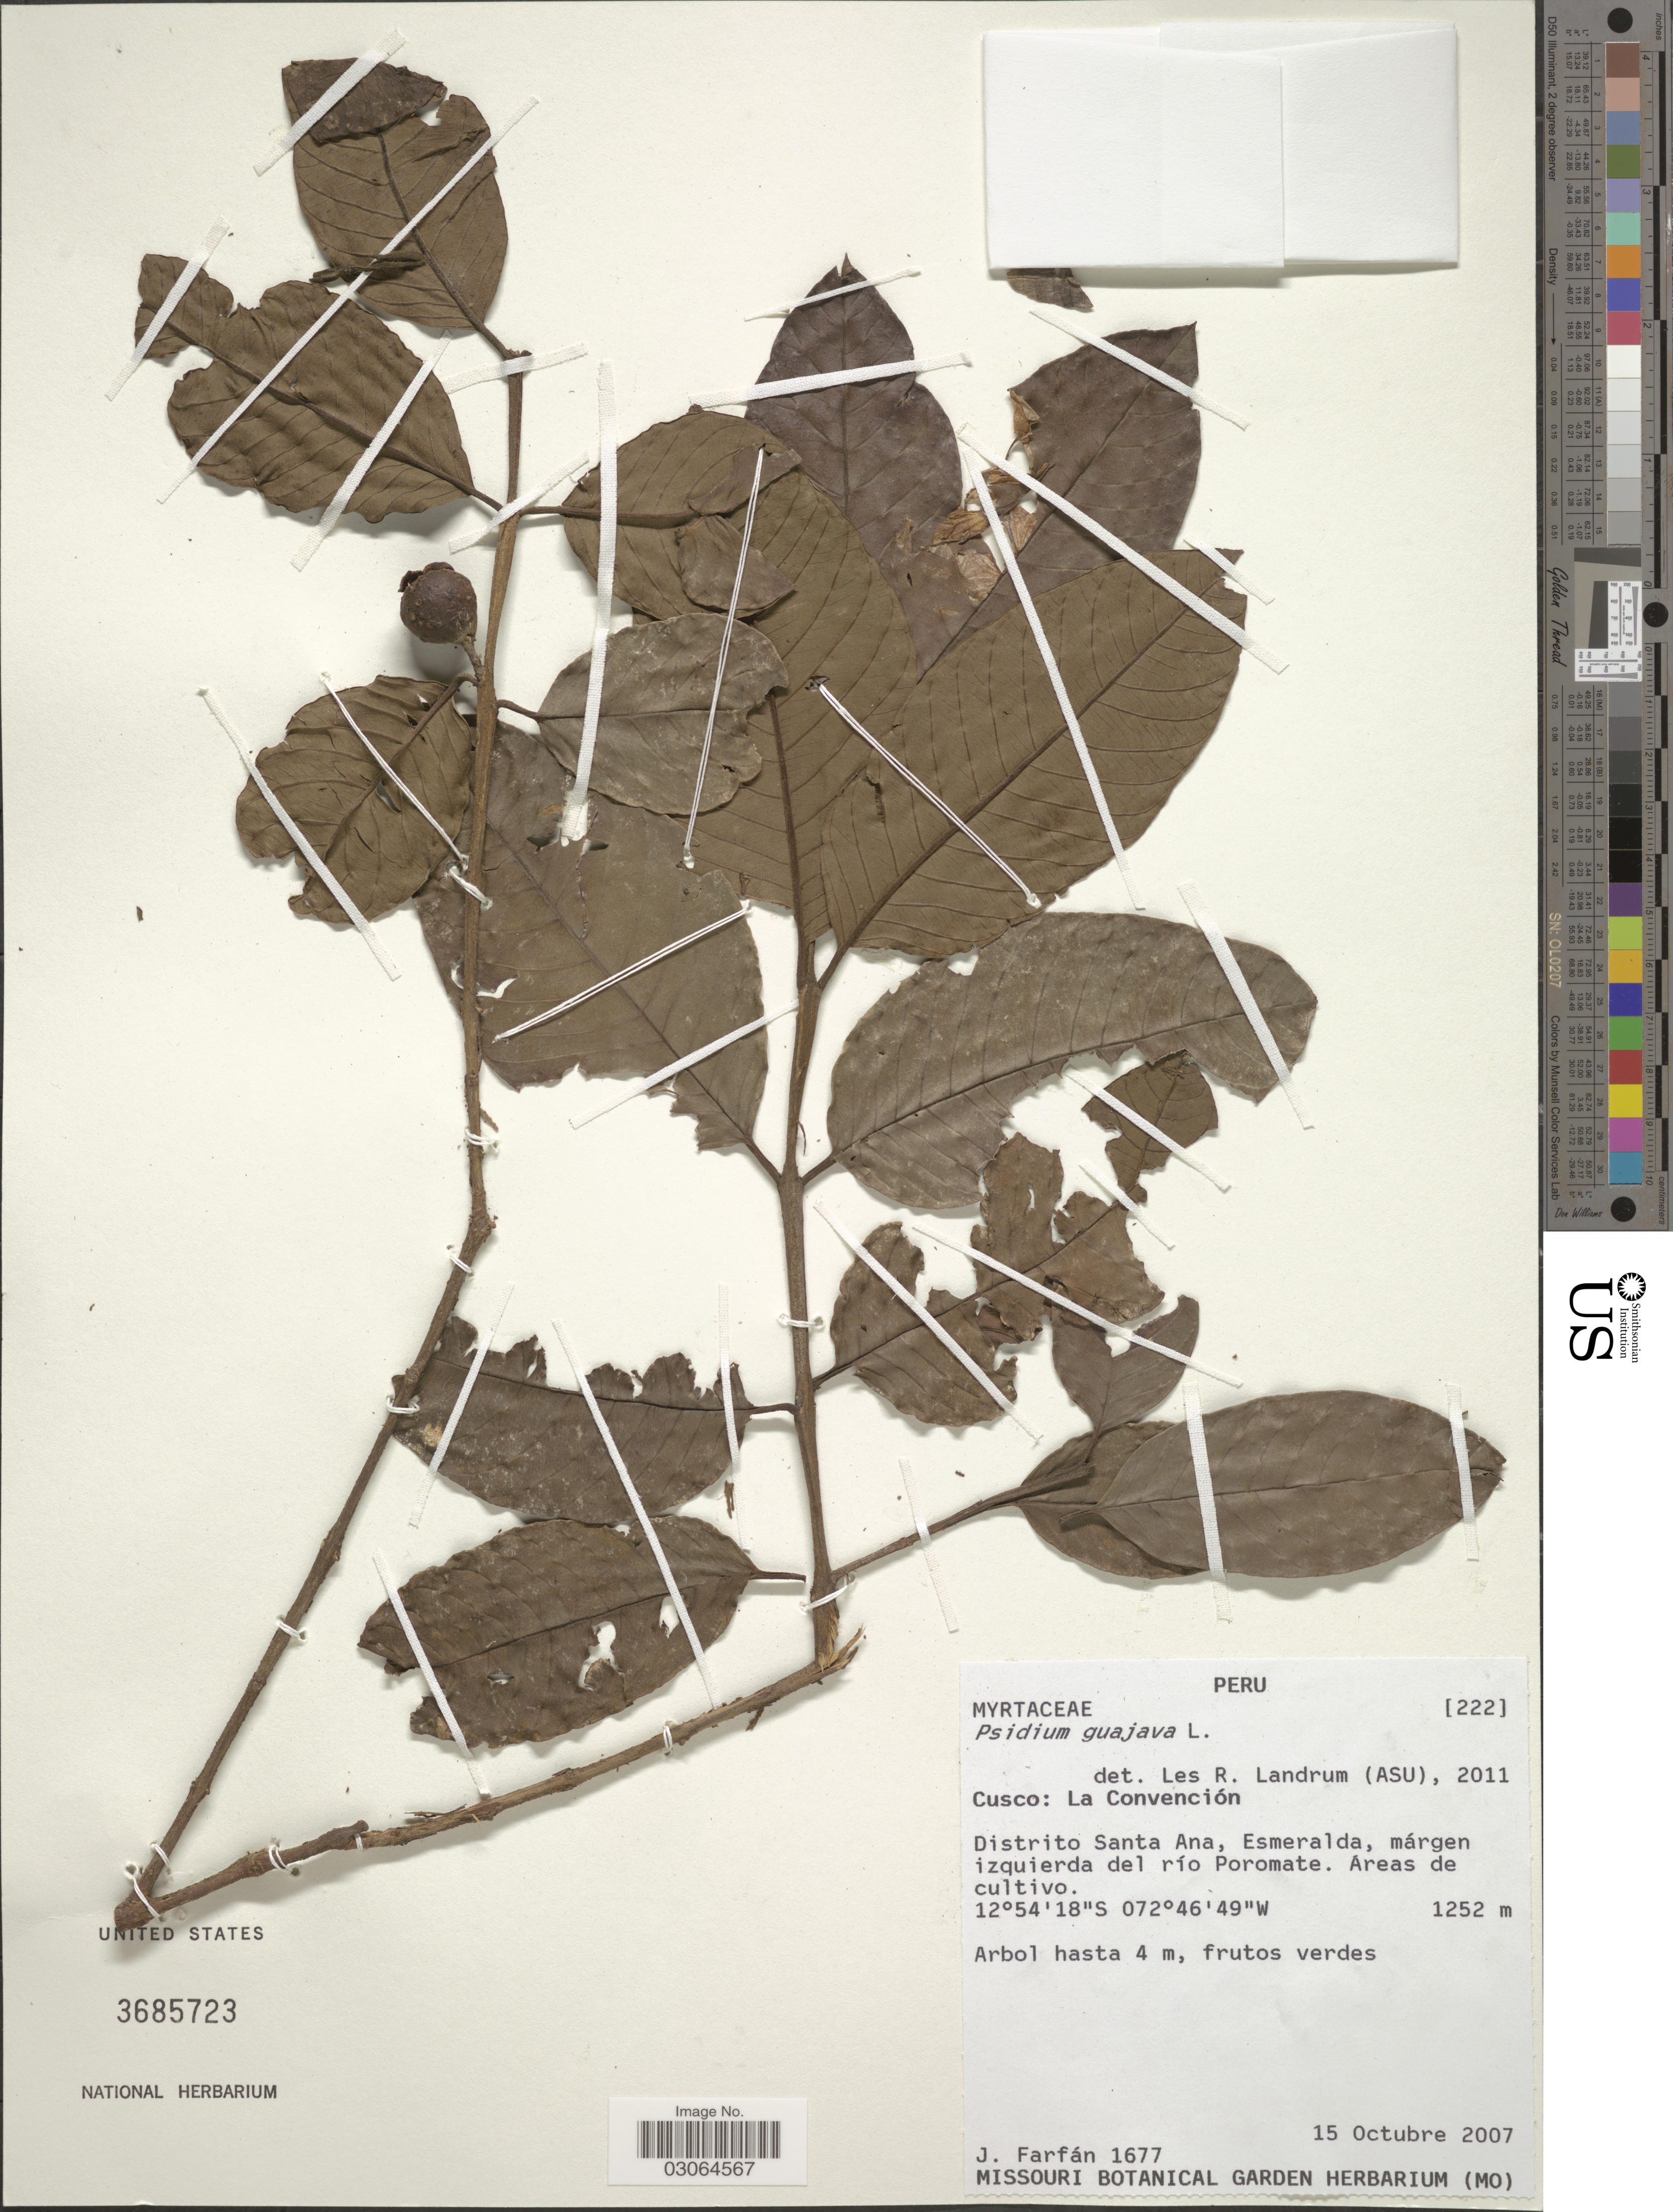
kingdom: Plantae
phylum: Tracheophyta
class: Magnoliopsida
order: Myrtales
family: Myrtaceae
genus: Psidium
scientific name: Psidium guajava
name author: L.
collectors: J. Farfán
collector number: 1677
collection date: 2007-10-15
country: Peru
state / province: Cusco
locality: La Convención, Distrito Santa Ana, Esmeralda, márgen izquierda del río Poromate.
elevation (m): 1252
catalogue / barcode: US 3685723